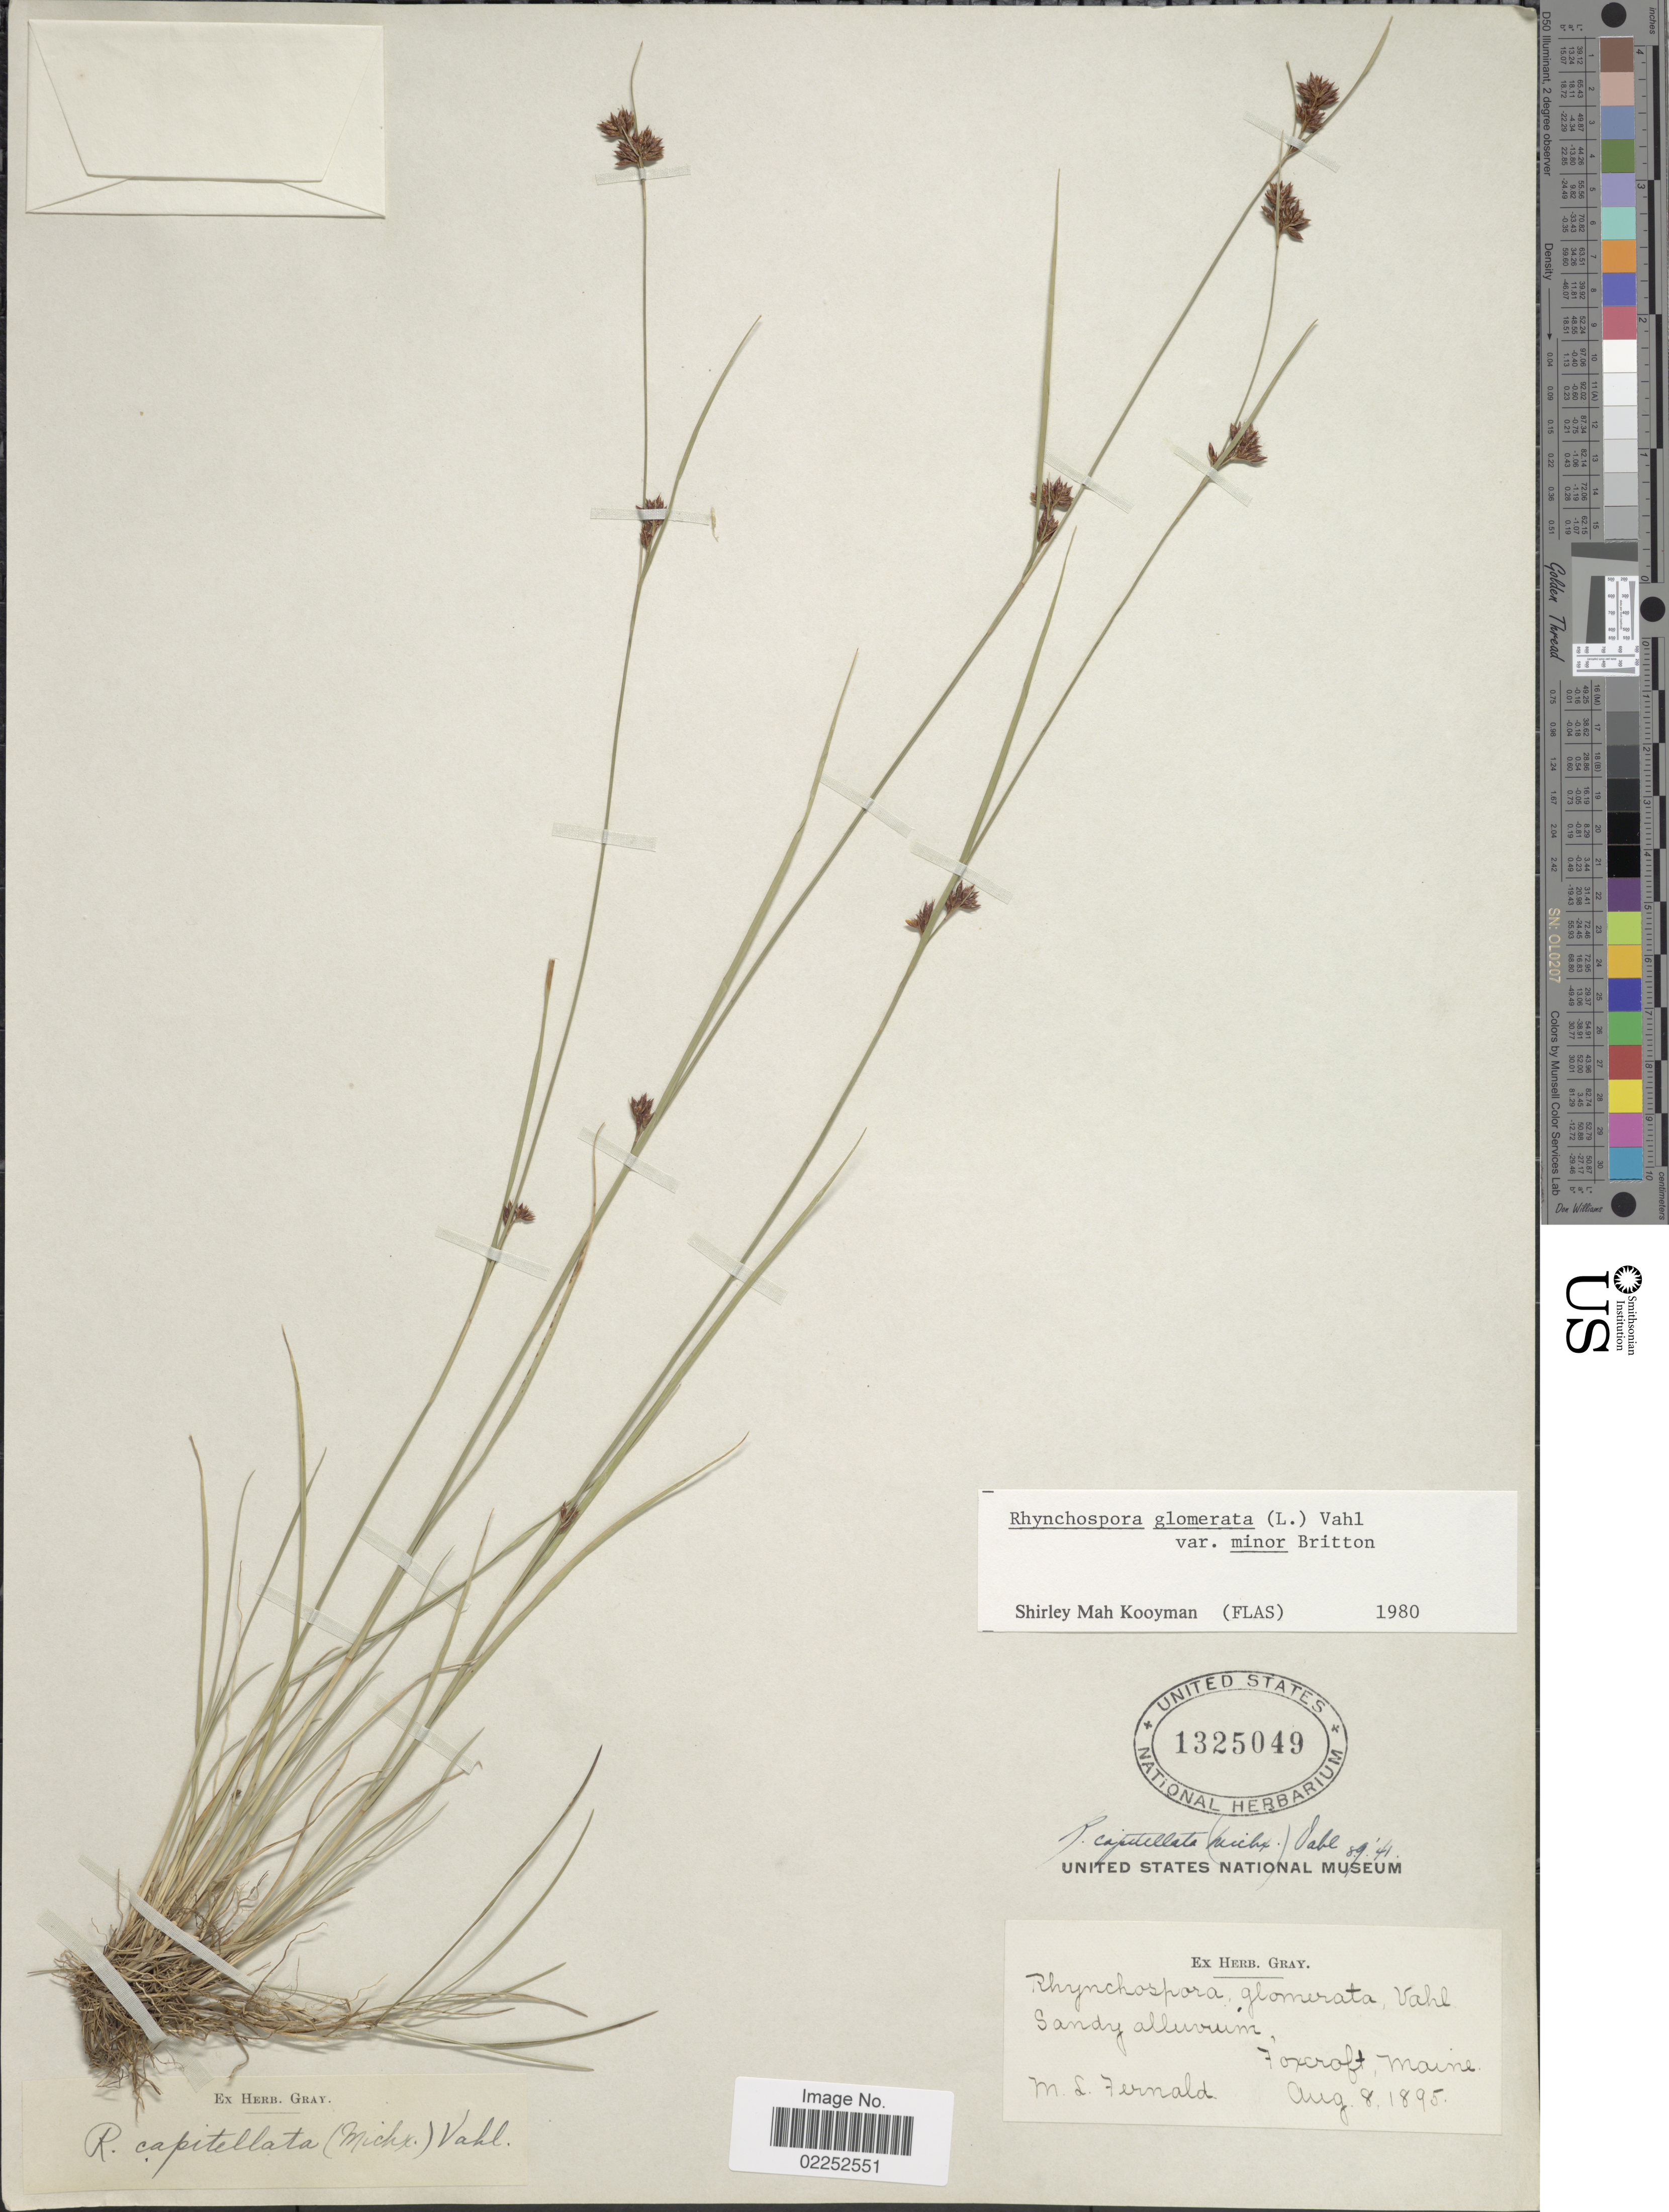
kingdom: Plantae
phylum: Tracheophyta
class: Liliopsida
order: Poales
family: Cyperaceae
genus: Rhynchospora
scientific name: Rhynchospora capitellata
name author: (Michx.) Vahl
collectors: M. L. Fernald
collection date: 1895-08-08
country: United States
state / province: Maine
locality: Sandy alluvium, Foxcroft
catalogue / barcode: US 1325049